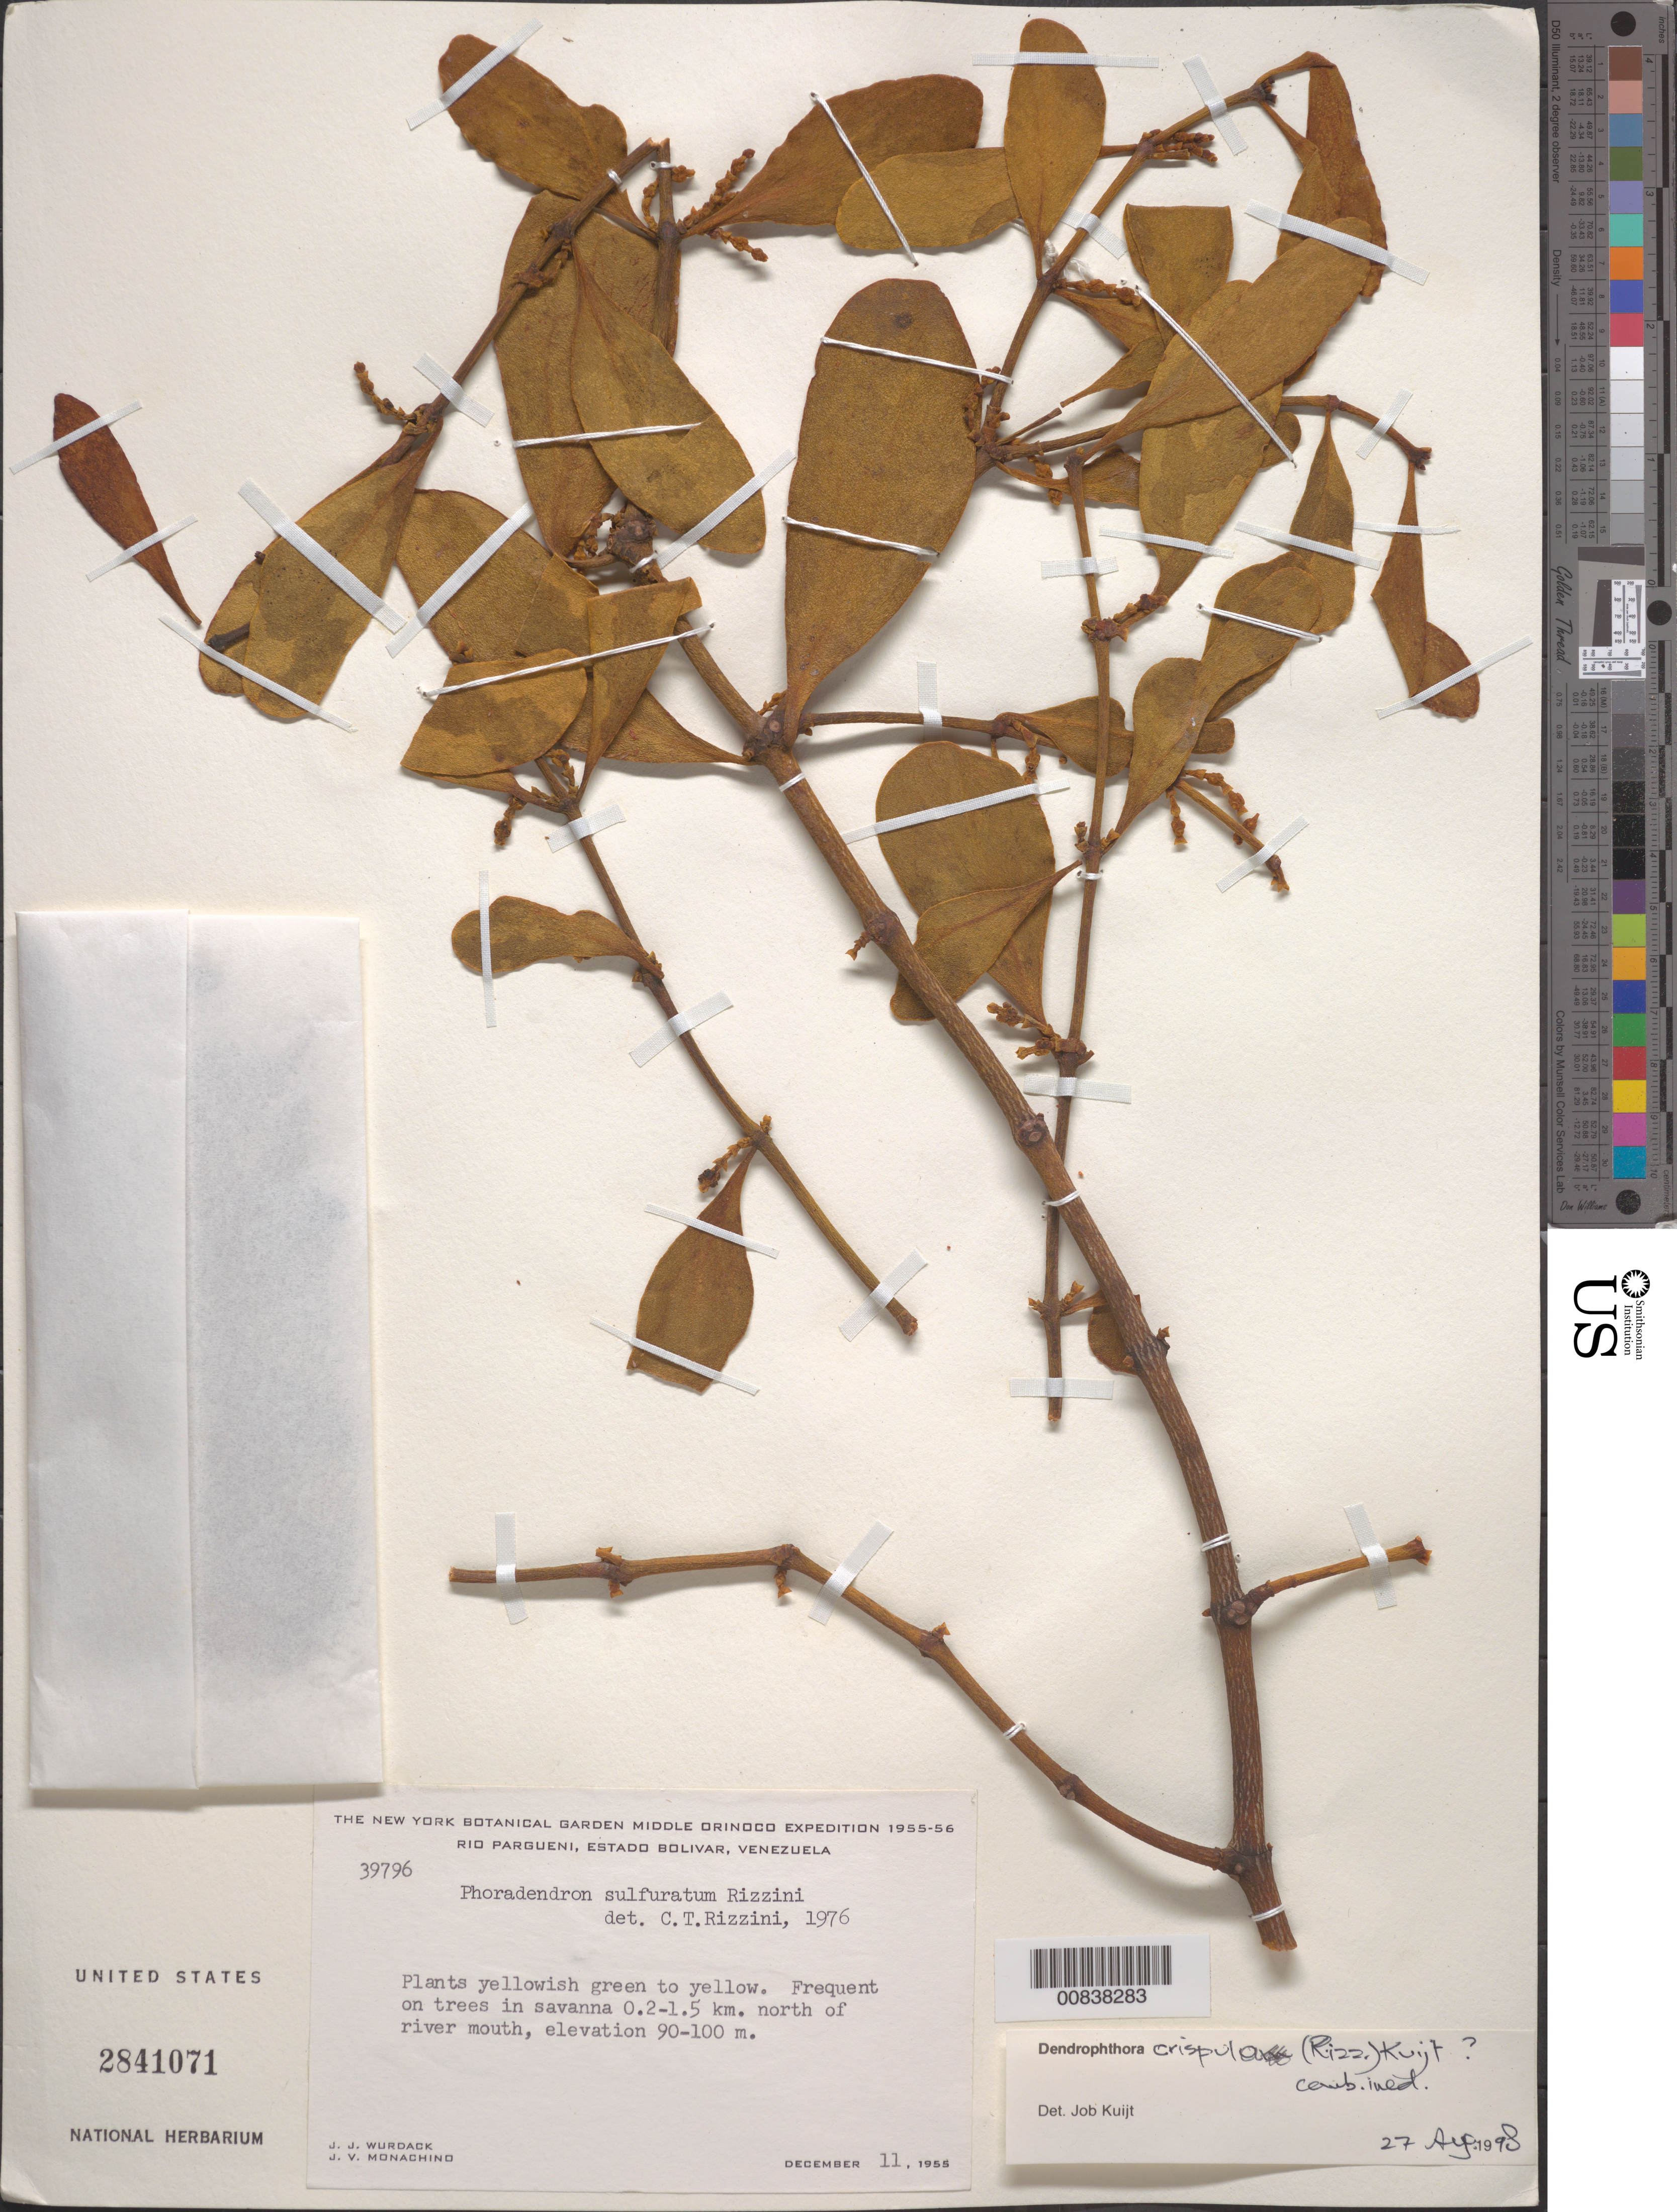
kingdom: Plantae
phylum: Tracheophyta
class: Magnoliopsida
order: Santalales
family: Viscaceae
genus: Dendrophthora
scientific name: Dendrophthora crispula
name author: (Rizzini) Kuijt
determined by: Kuijt, Job, (CANADA)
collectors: J. J. Wurdack & J. V. Monachino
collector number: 39796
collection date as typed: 11-Dec-55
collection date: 1955-12-11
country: Venezuela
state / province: Bolívar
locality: Lower Río Pargueni, 0.2-1.5 km north of mouth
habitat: On trees in savanna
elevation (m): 90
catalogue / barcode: US 2841071